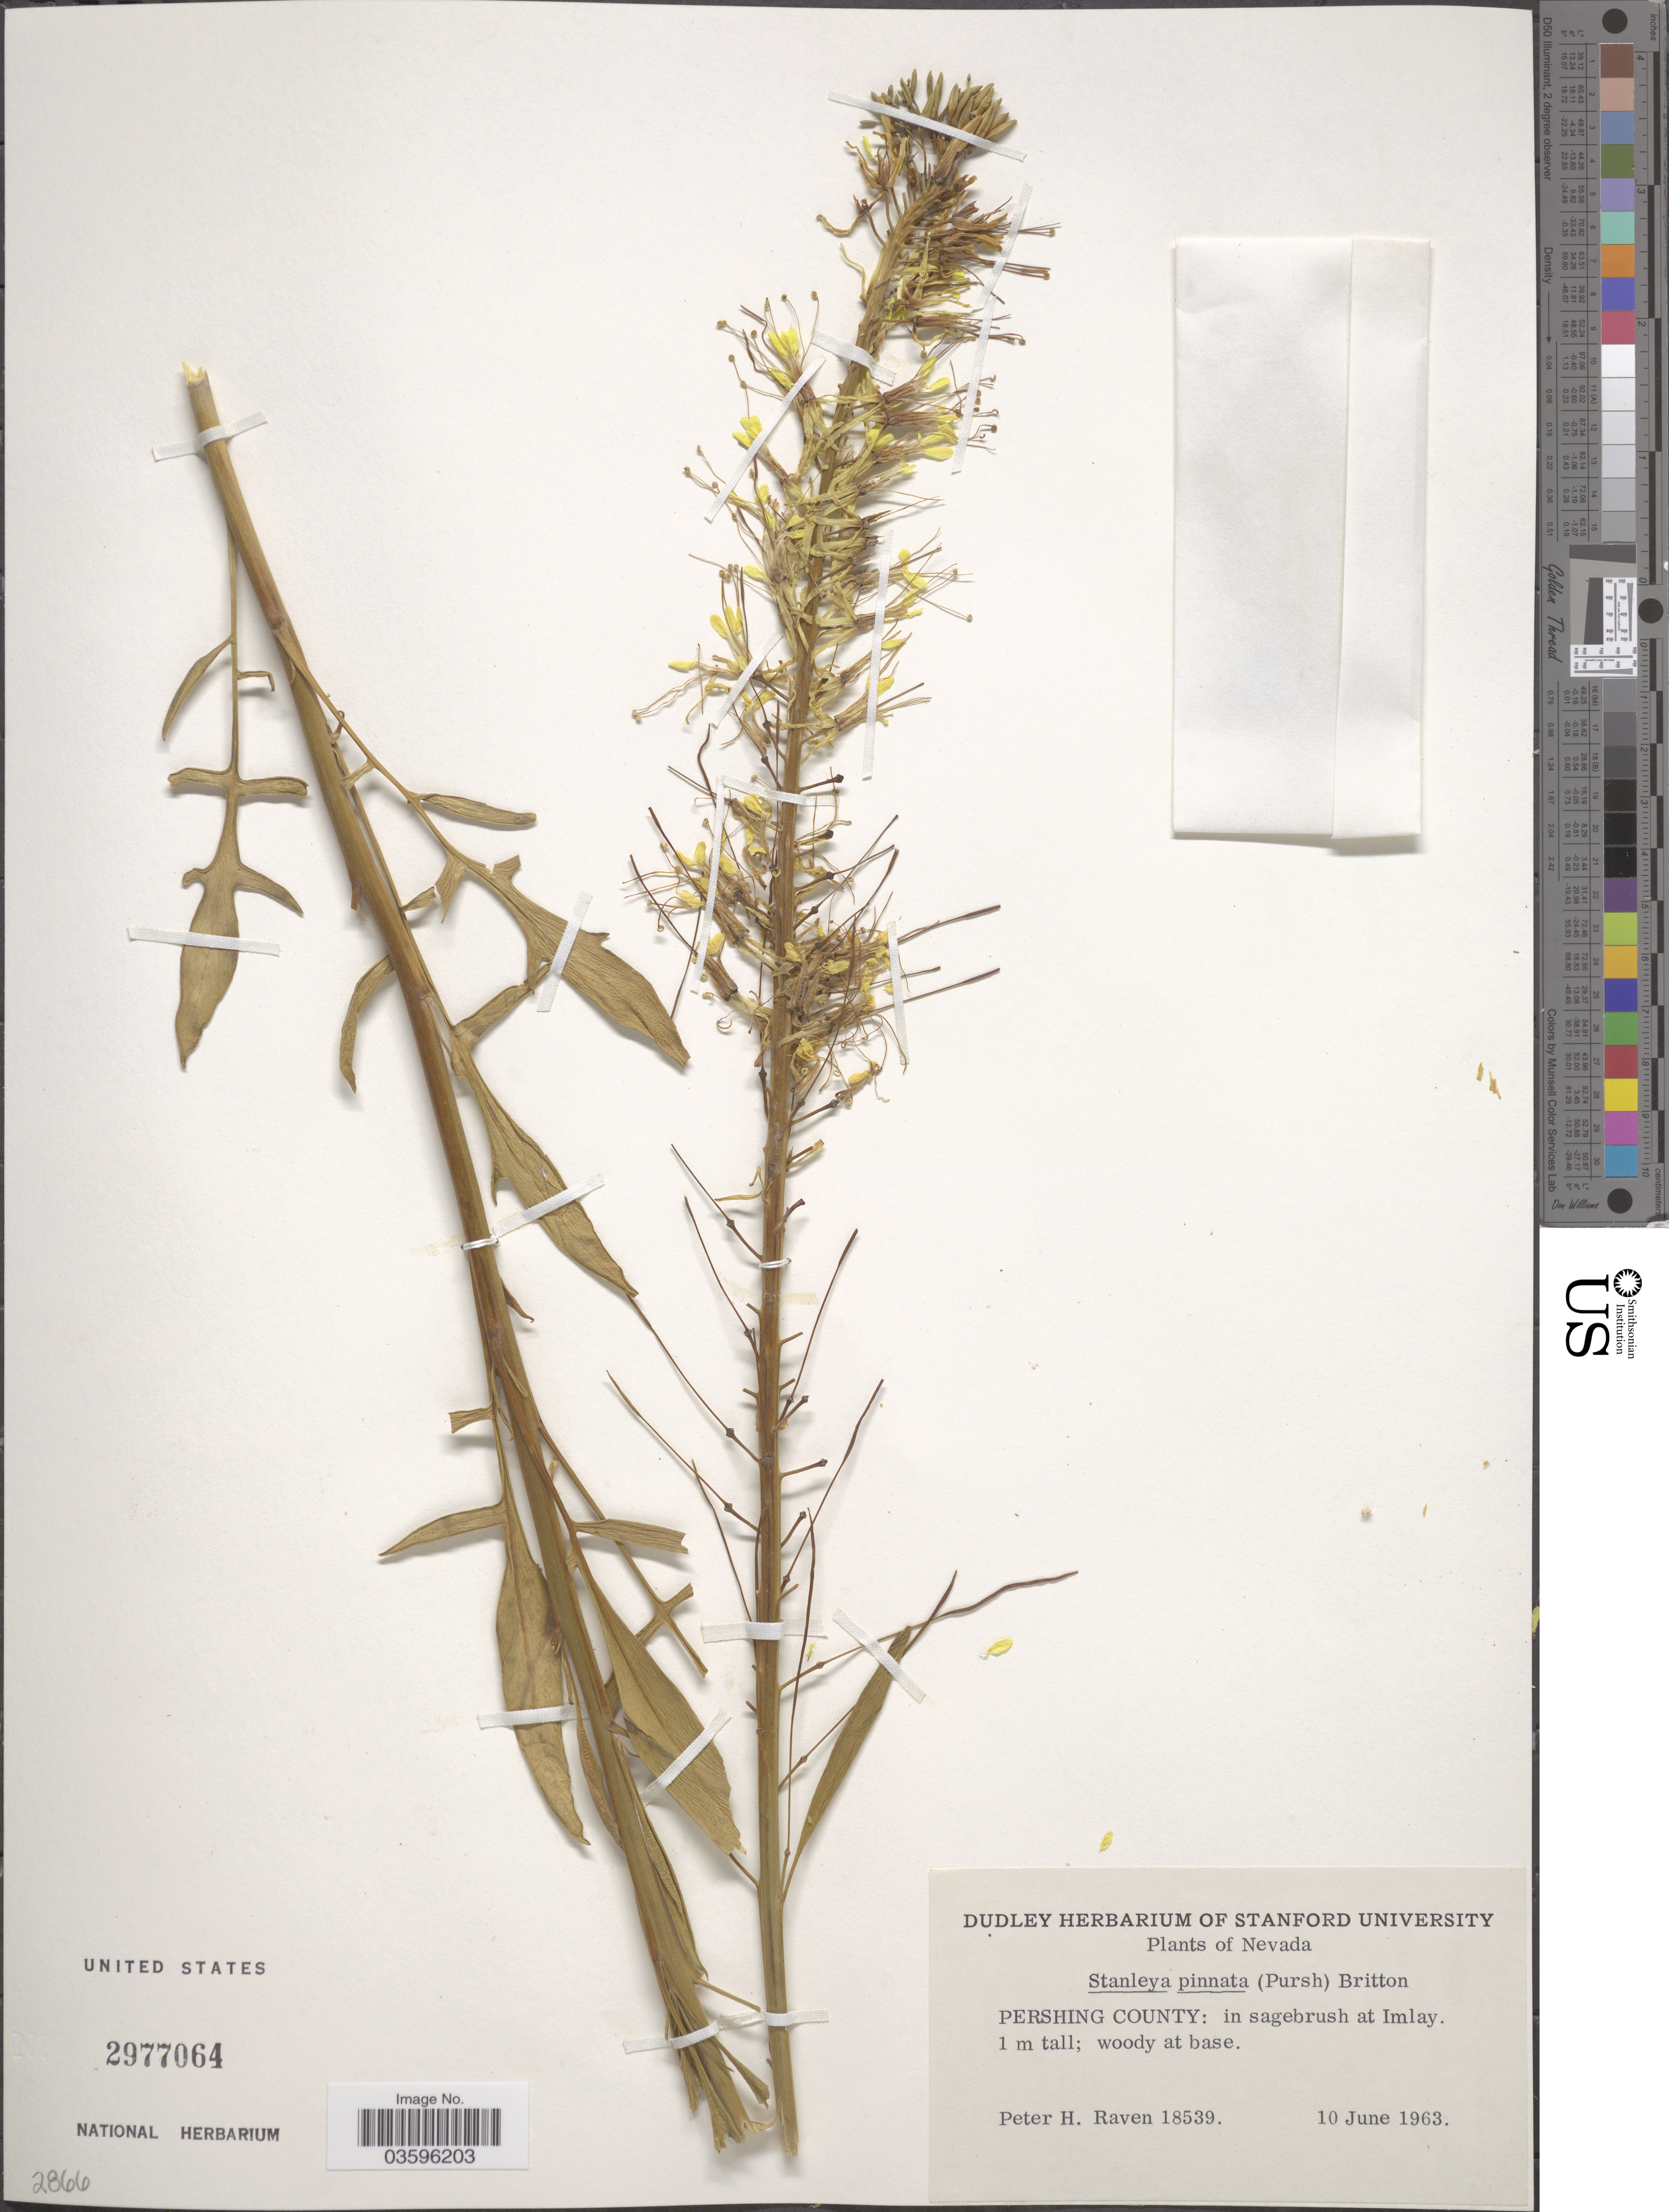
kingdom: Plantae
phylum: Tracheophyta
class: Magnoliopsida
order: Brassicales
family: Brassicaceae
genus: Stanleya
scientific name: Stanleya pinnata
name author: (Pursh) Britton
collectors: P. Raven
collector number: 18539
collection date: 1963-06-10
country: United States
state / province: Nevada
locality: Pershing County: in sagebrush at Imlay.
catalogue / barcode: US 2977064